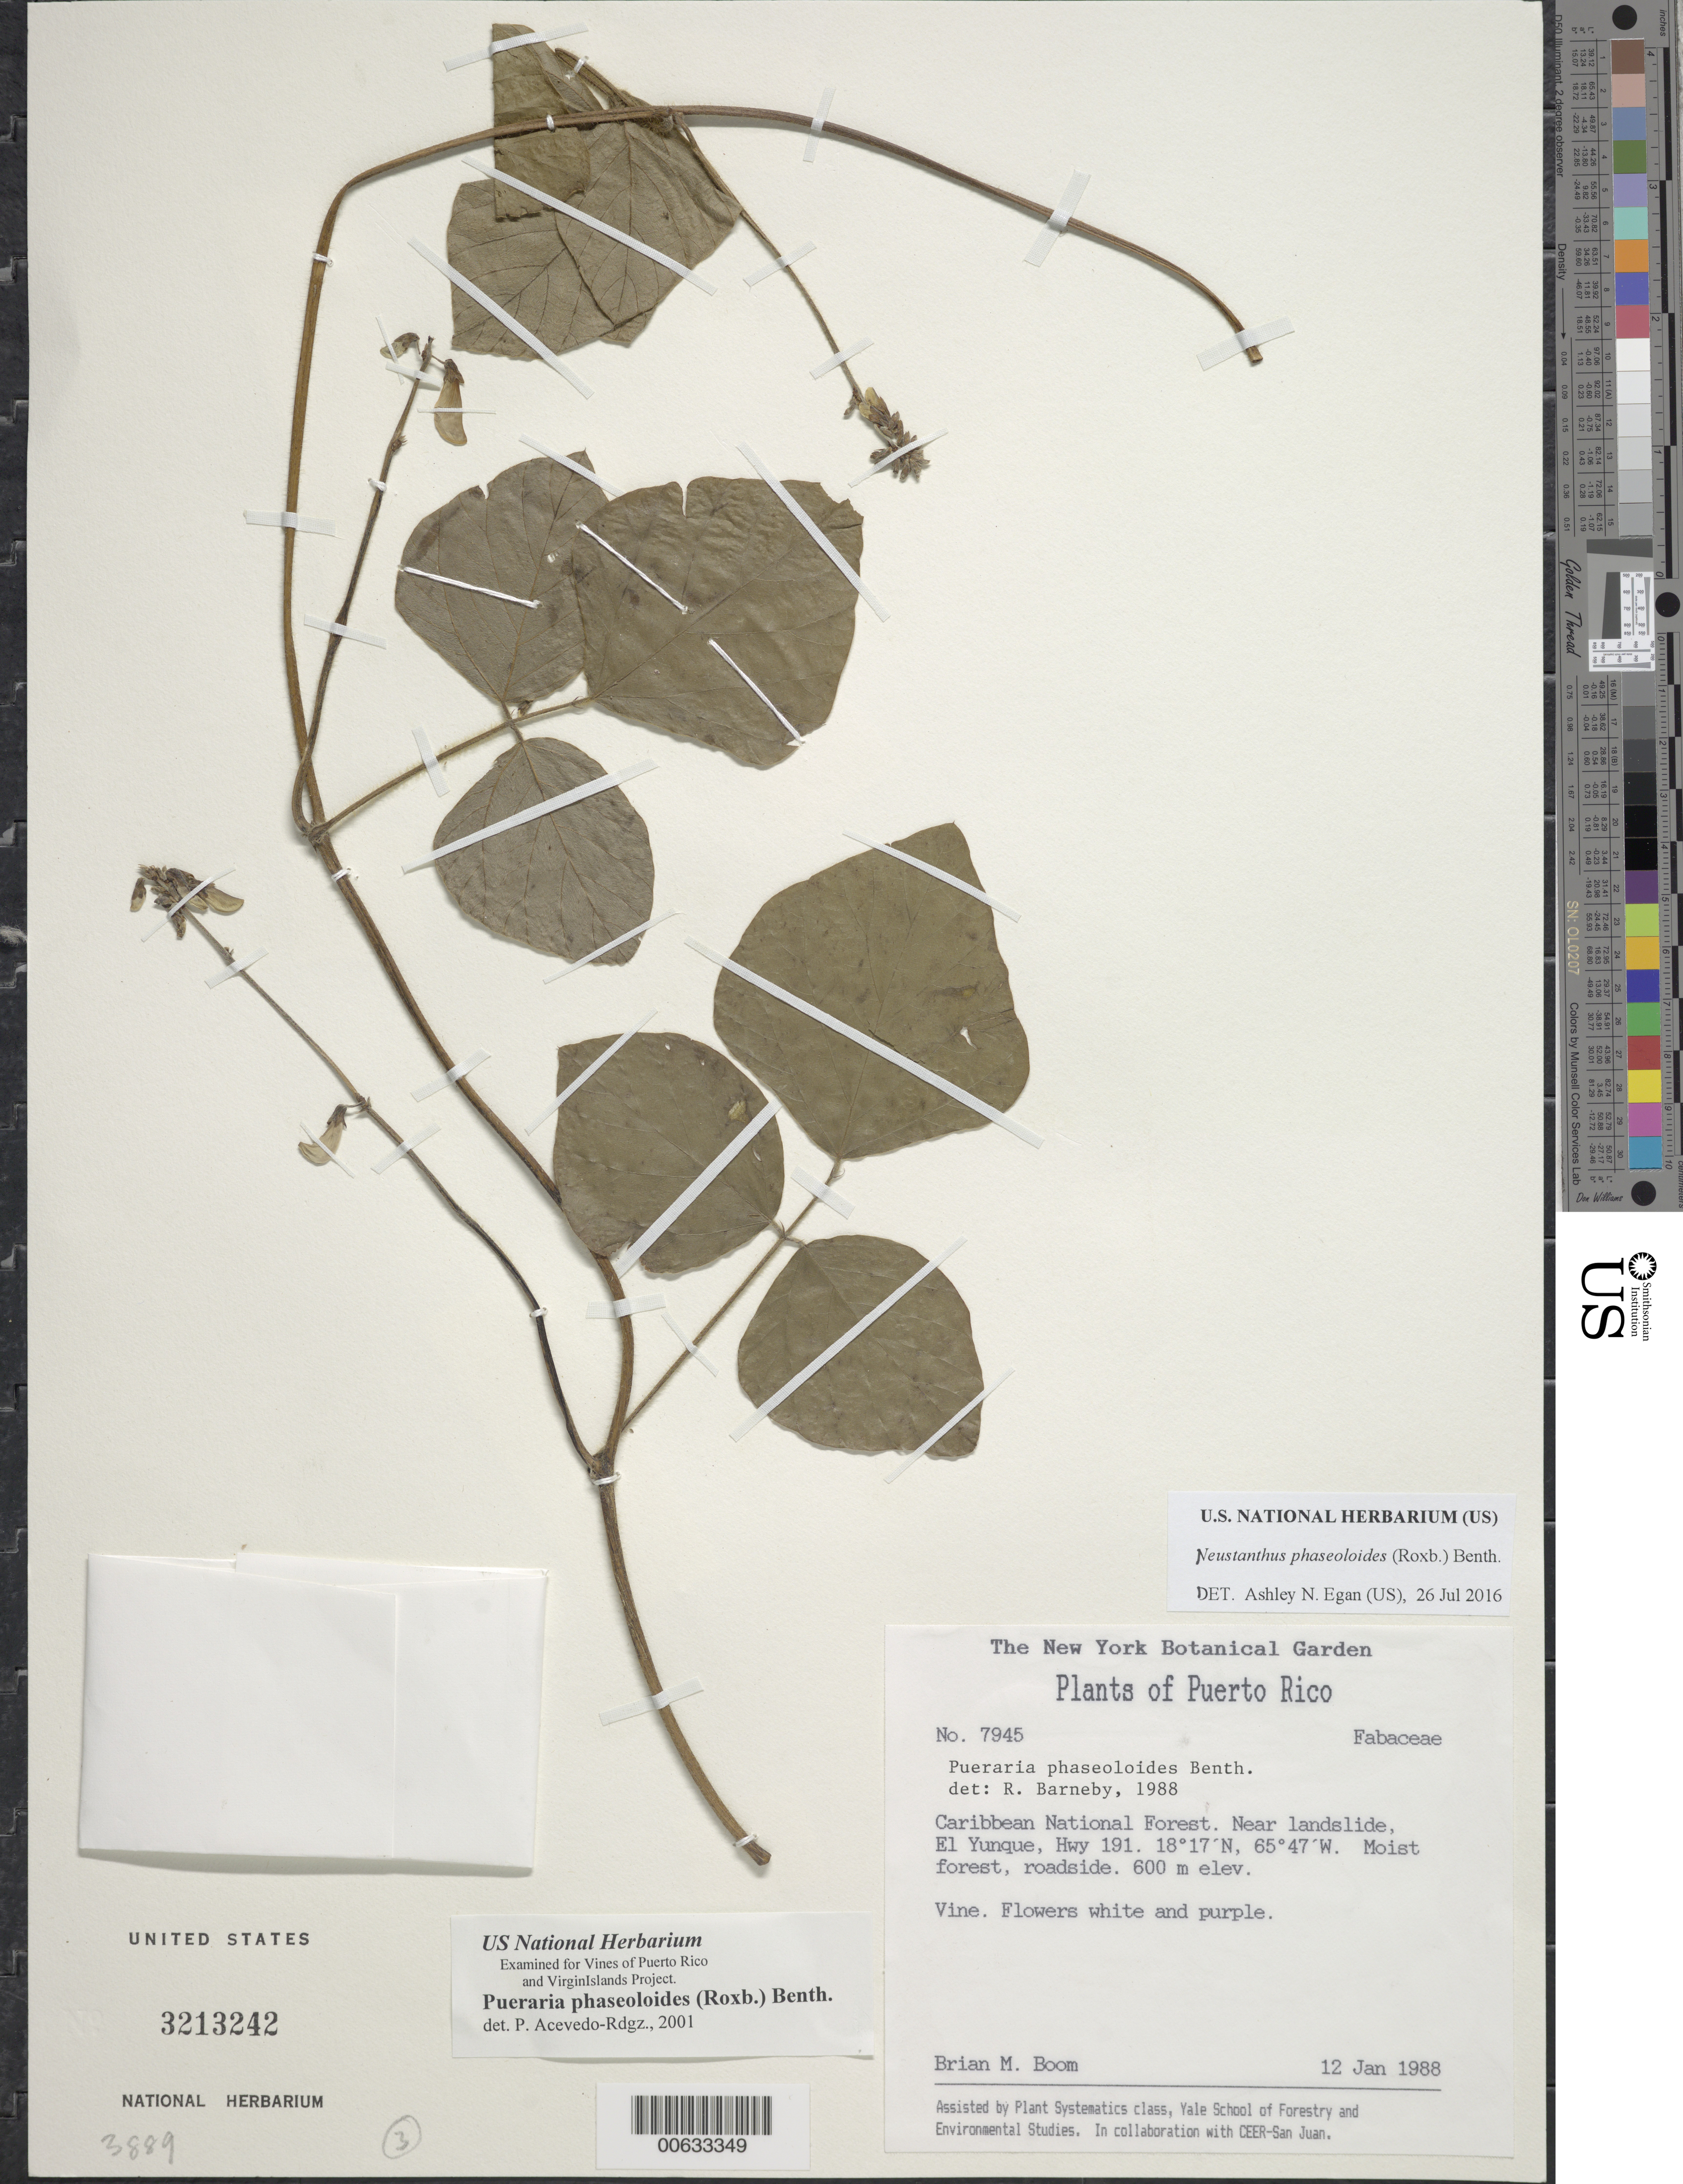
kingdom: Plantae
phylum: Tracheophyta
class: Magnoliopsida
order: Fabales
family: Fabaceae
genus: Neustanthus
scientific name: Neustanthus phaseoloides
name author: (Roxb.) Benth.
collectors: B. M. Boom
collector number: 7945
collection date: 1988-01-12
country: Puerto Rico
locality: Caribbean National Forest, Near landslide, El Yunque, Hwy 191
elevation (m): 600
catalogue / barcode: US 3213242